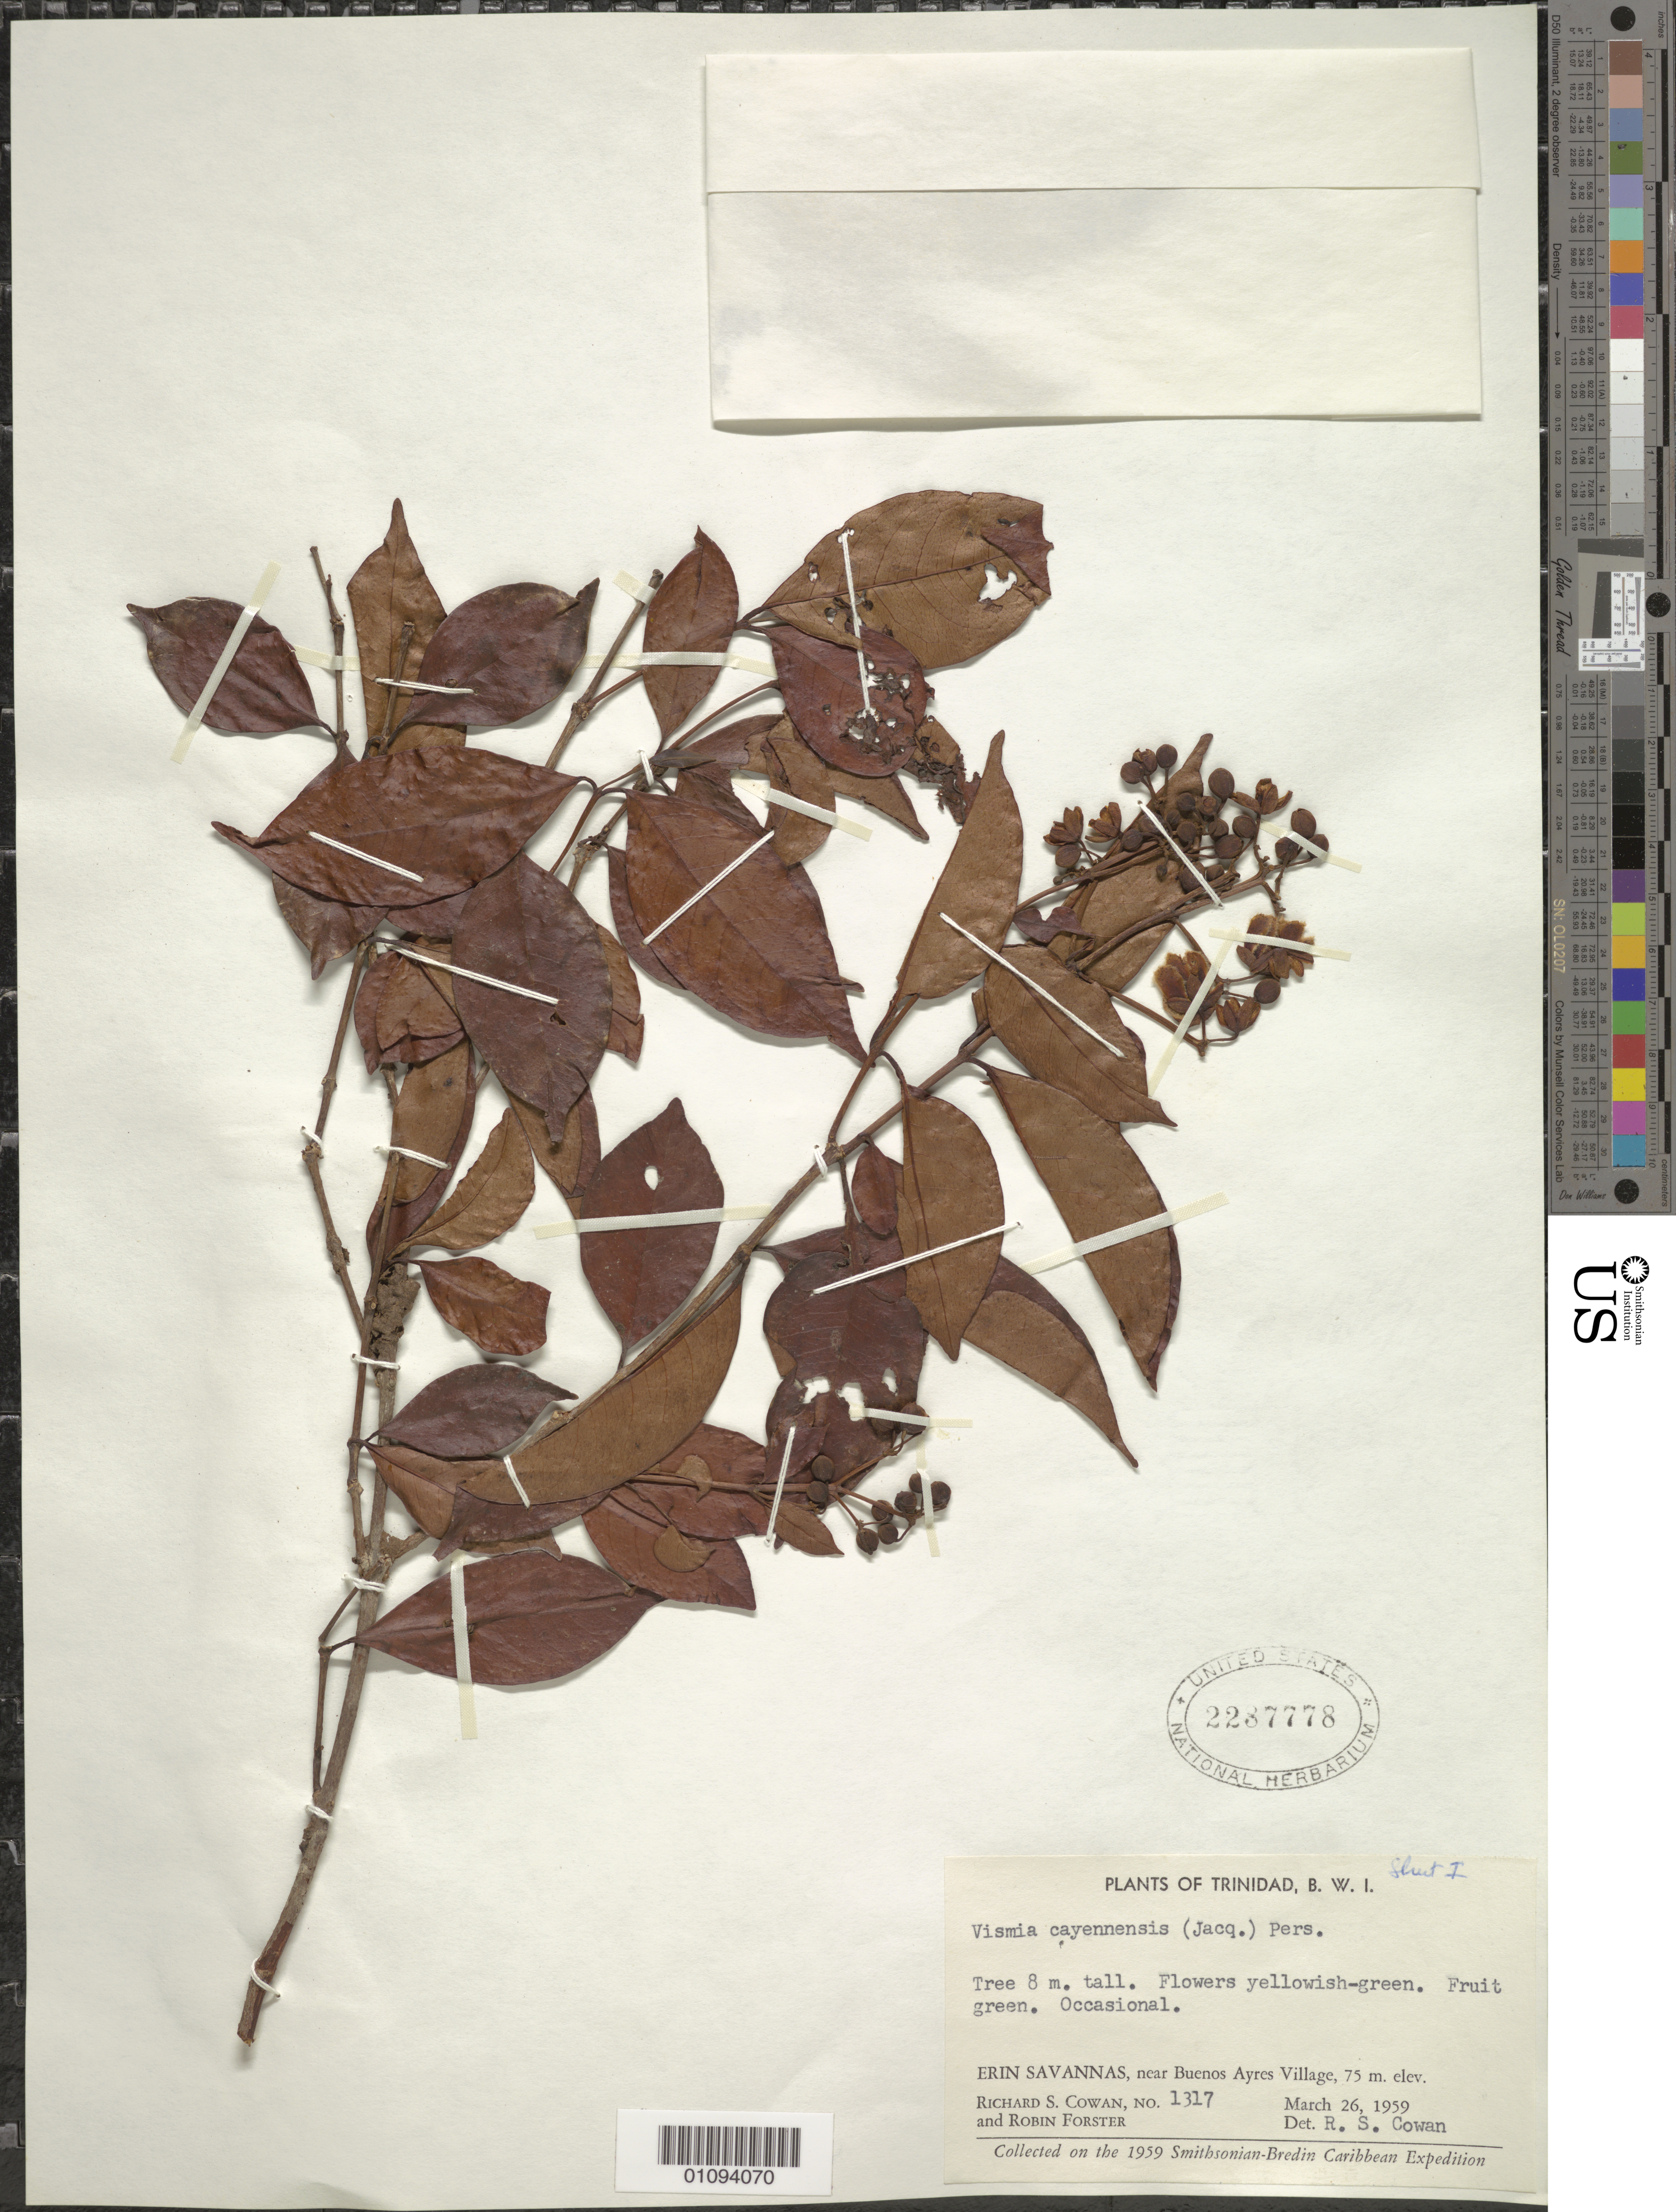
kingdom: Plantae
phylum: Tracheophyta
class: Magnoliopsida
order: Malpighiales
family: Hypericaceae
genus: Vismia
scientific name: Vismia cayennensis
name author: (Jacq.) Pers.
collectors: R. S. Cowan & R. Forster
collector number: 1317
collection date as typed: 26 Mar 1959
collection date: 1959-03-26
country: Trinidad and Tobago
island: Trinidad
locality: Erin Savannas, near Buenos Ayres Village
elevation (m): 75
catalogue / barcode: US 2287778